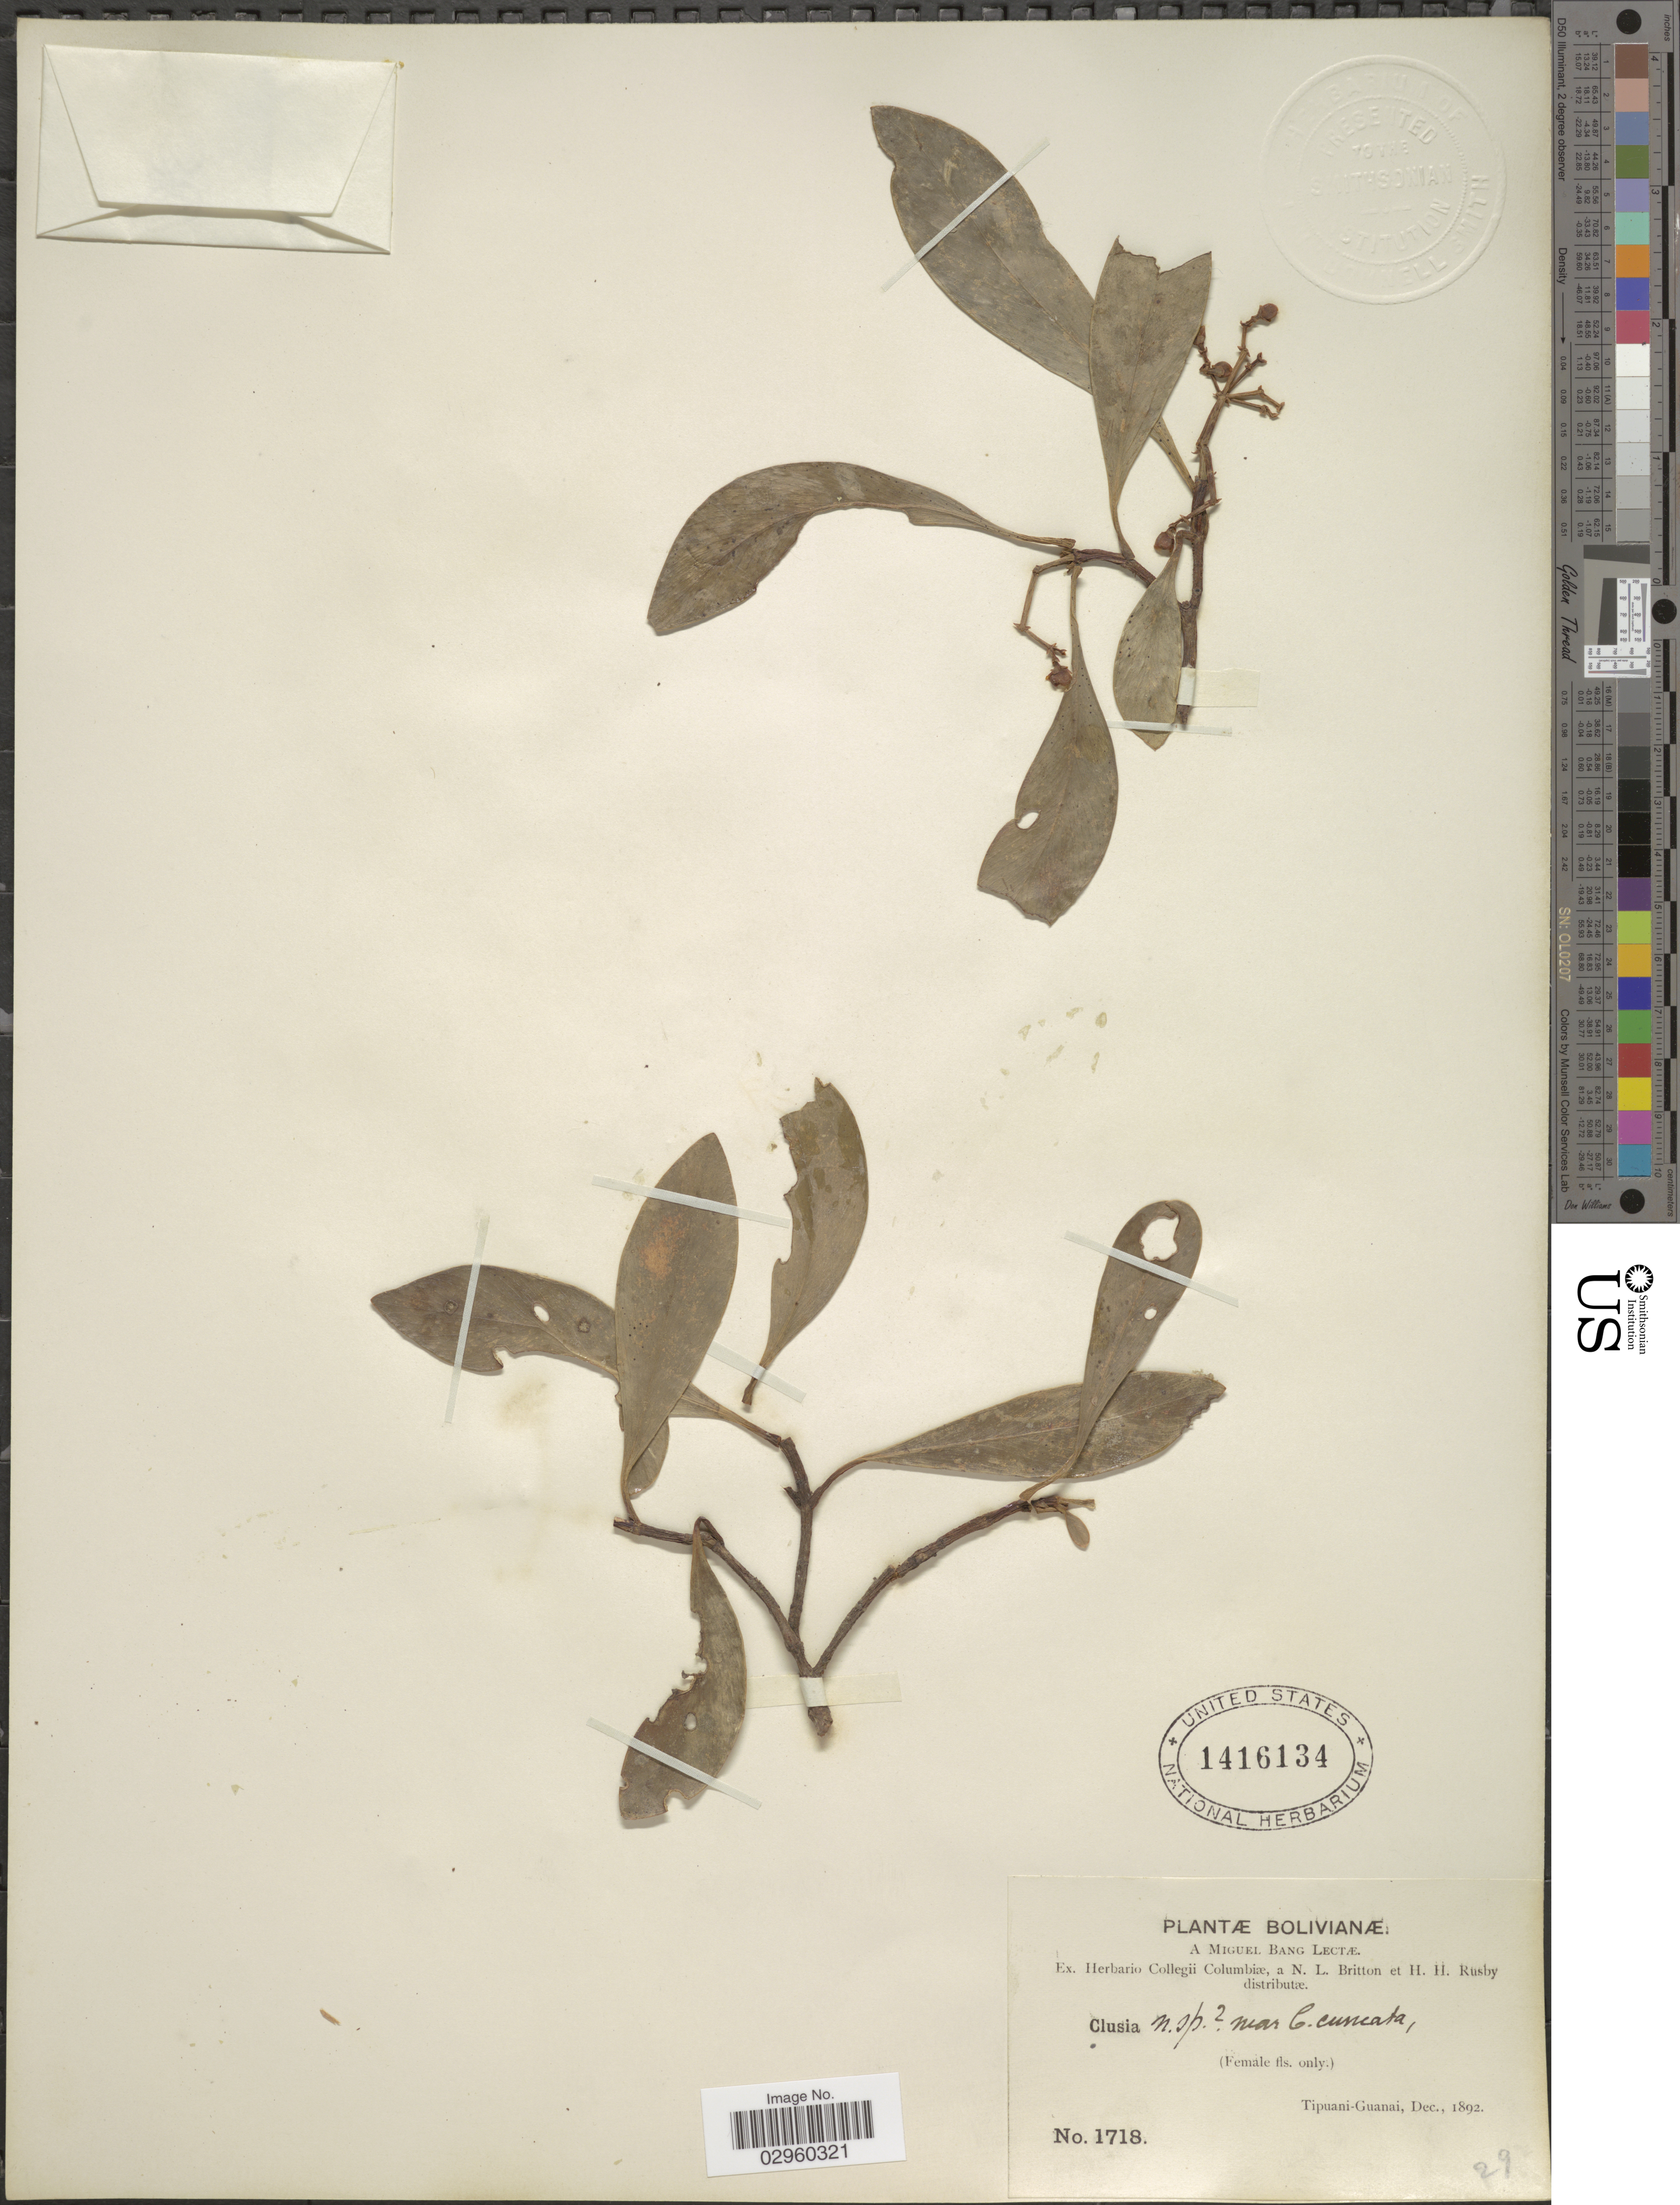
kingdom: Plantae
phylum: Tracheophyta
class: Magnoliopsida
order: Malpighiales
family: Clusiaceae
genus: Clusia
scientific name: Clusia sp.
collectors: M. Bang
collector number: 1718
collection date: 1892-12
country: Bolivia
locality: Tipuani-Guanai.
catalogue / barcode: US 1416134